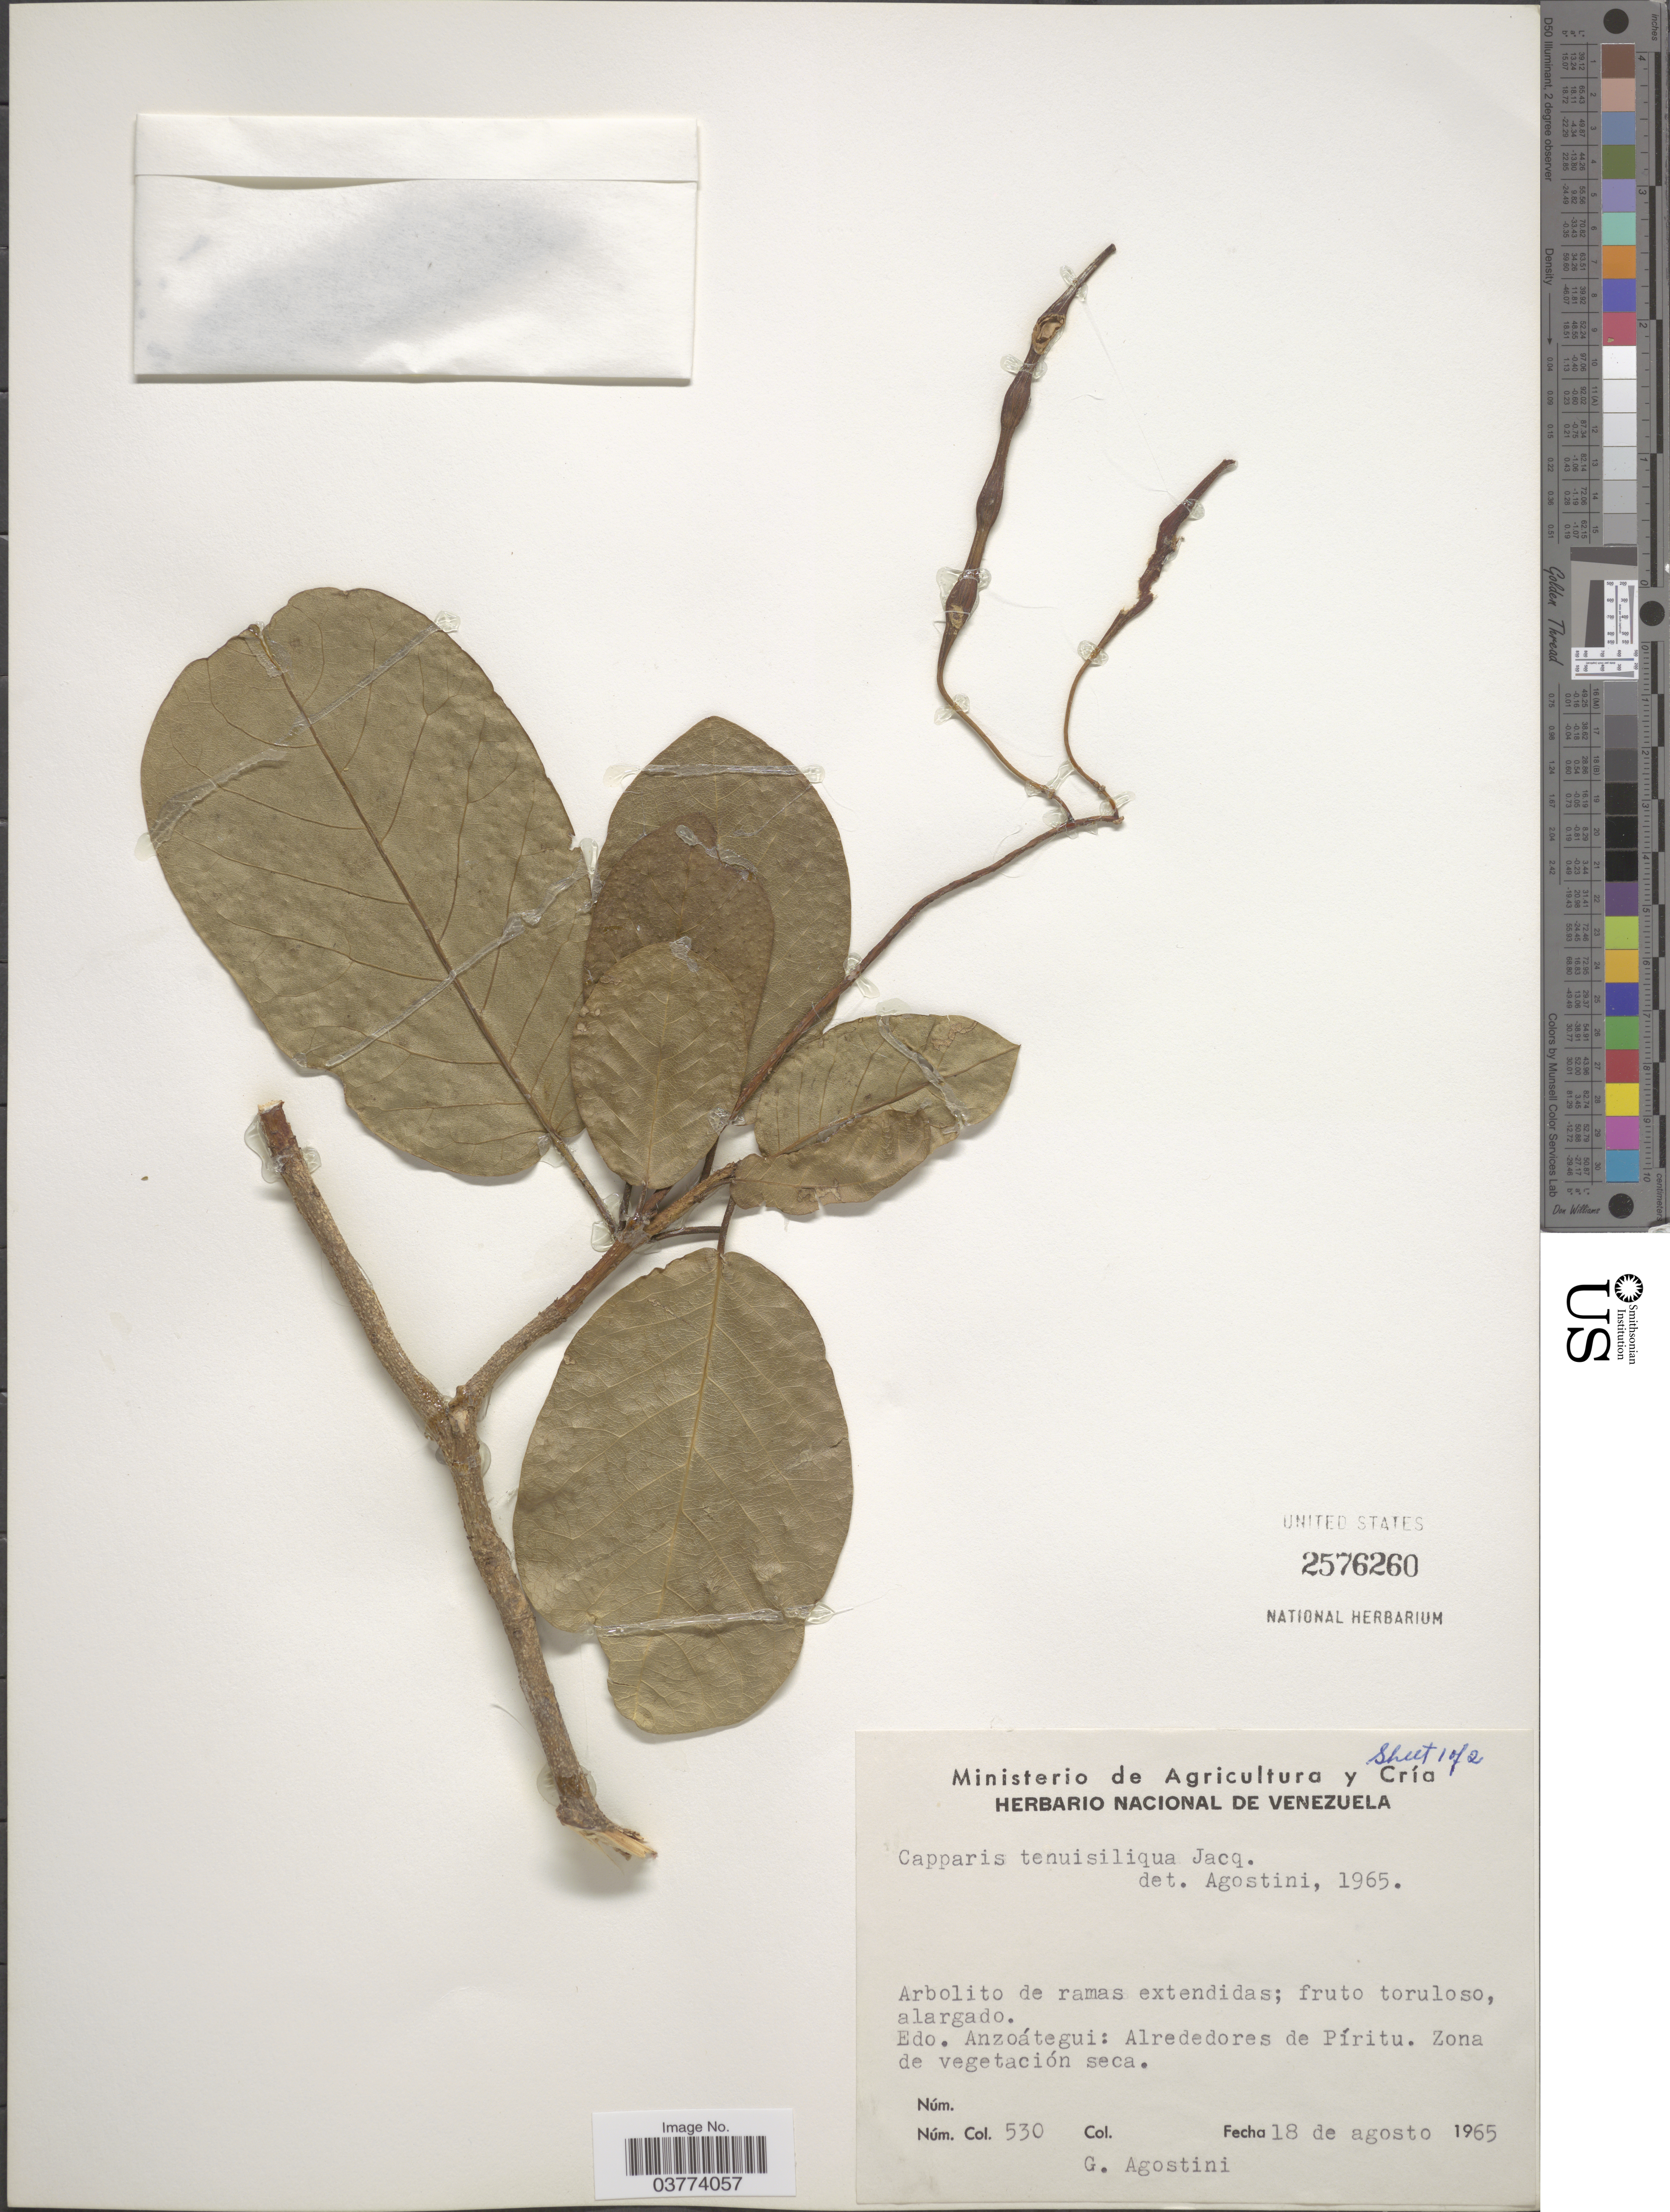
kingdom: Plantae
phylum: Tracheophyta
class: Magnoliopsida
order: Brassicales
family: Capparaceae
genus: Monilicarpa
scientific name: Monilicarpa tenuisiliqua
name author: (Jacq.) Cornejo & Iltis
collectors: G. Agostini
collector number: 530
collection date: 1965-08-18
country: Venezuela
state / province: Anzoategui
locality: Edo. Anzoátegui: Alrededores de Píritu. Zona de vegetación seca.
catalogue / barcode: US 2576260